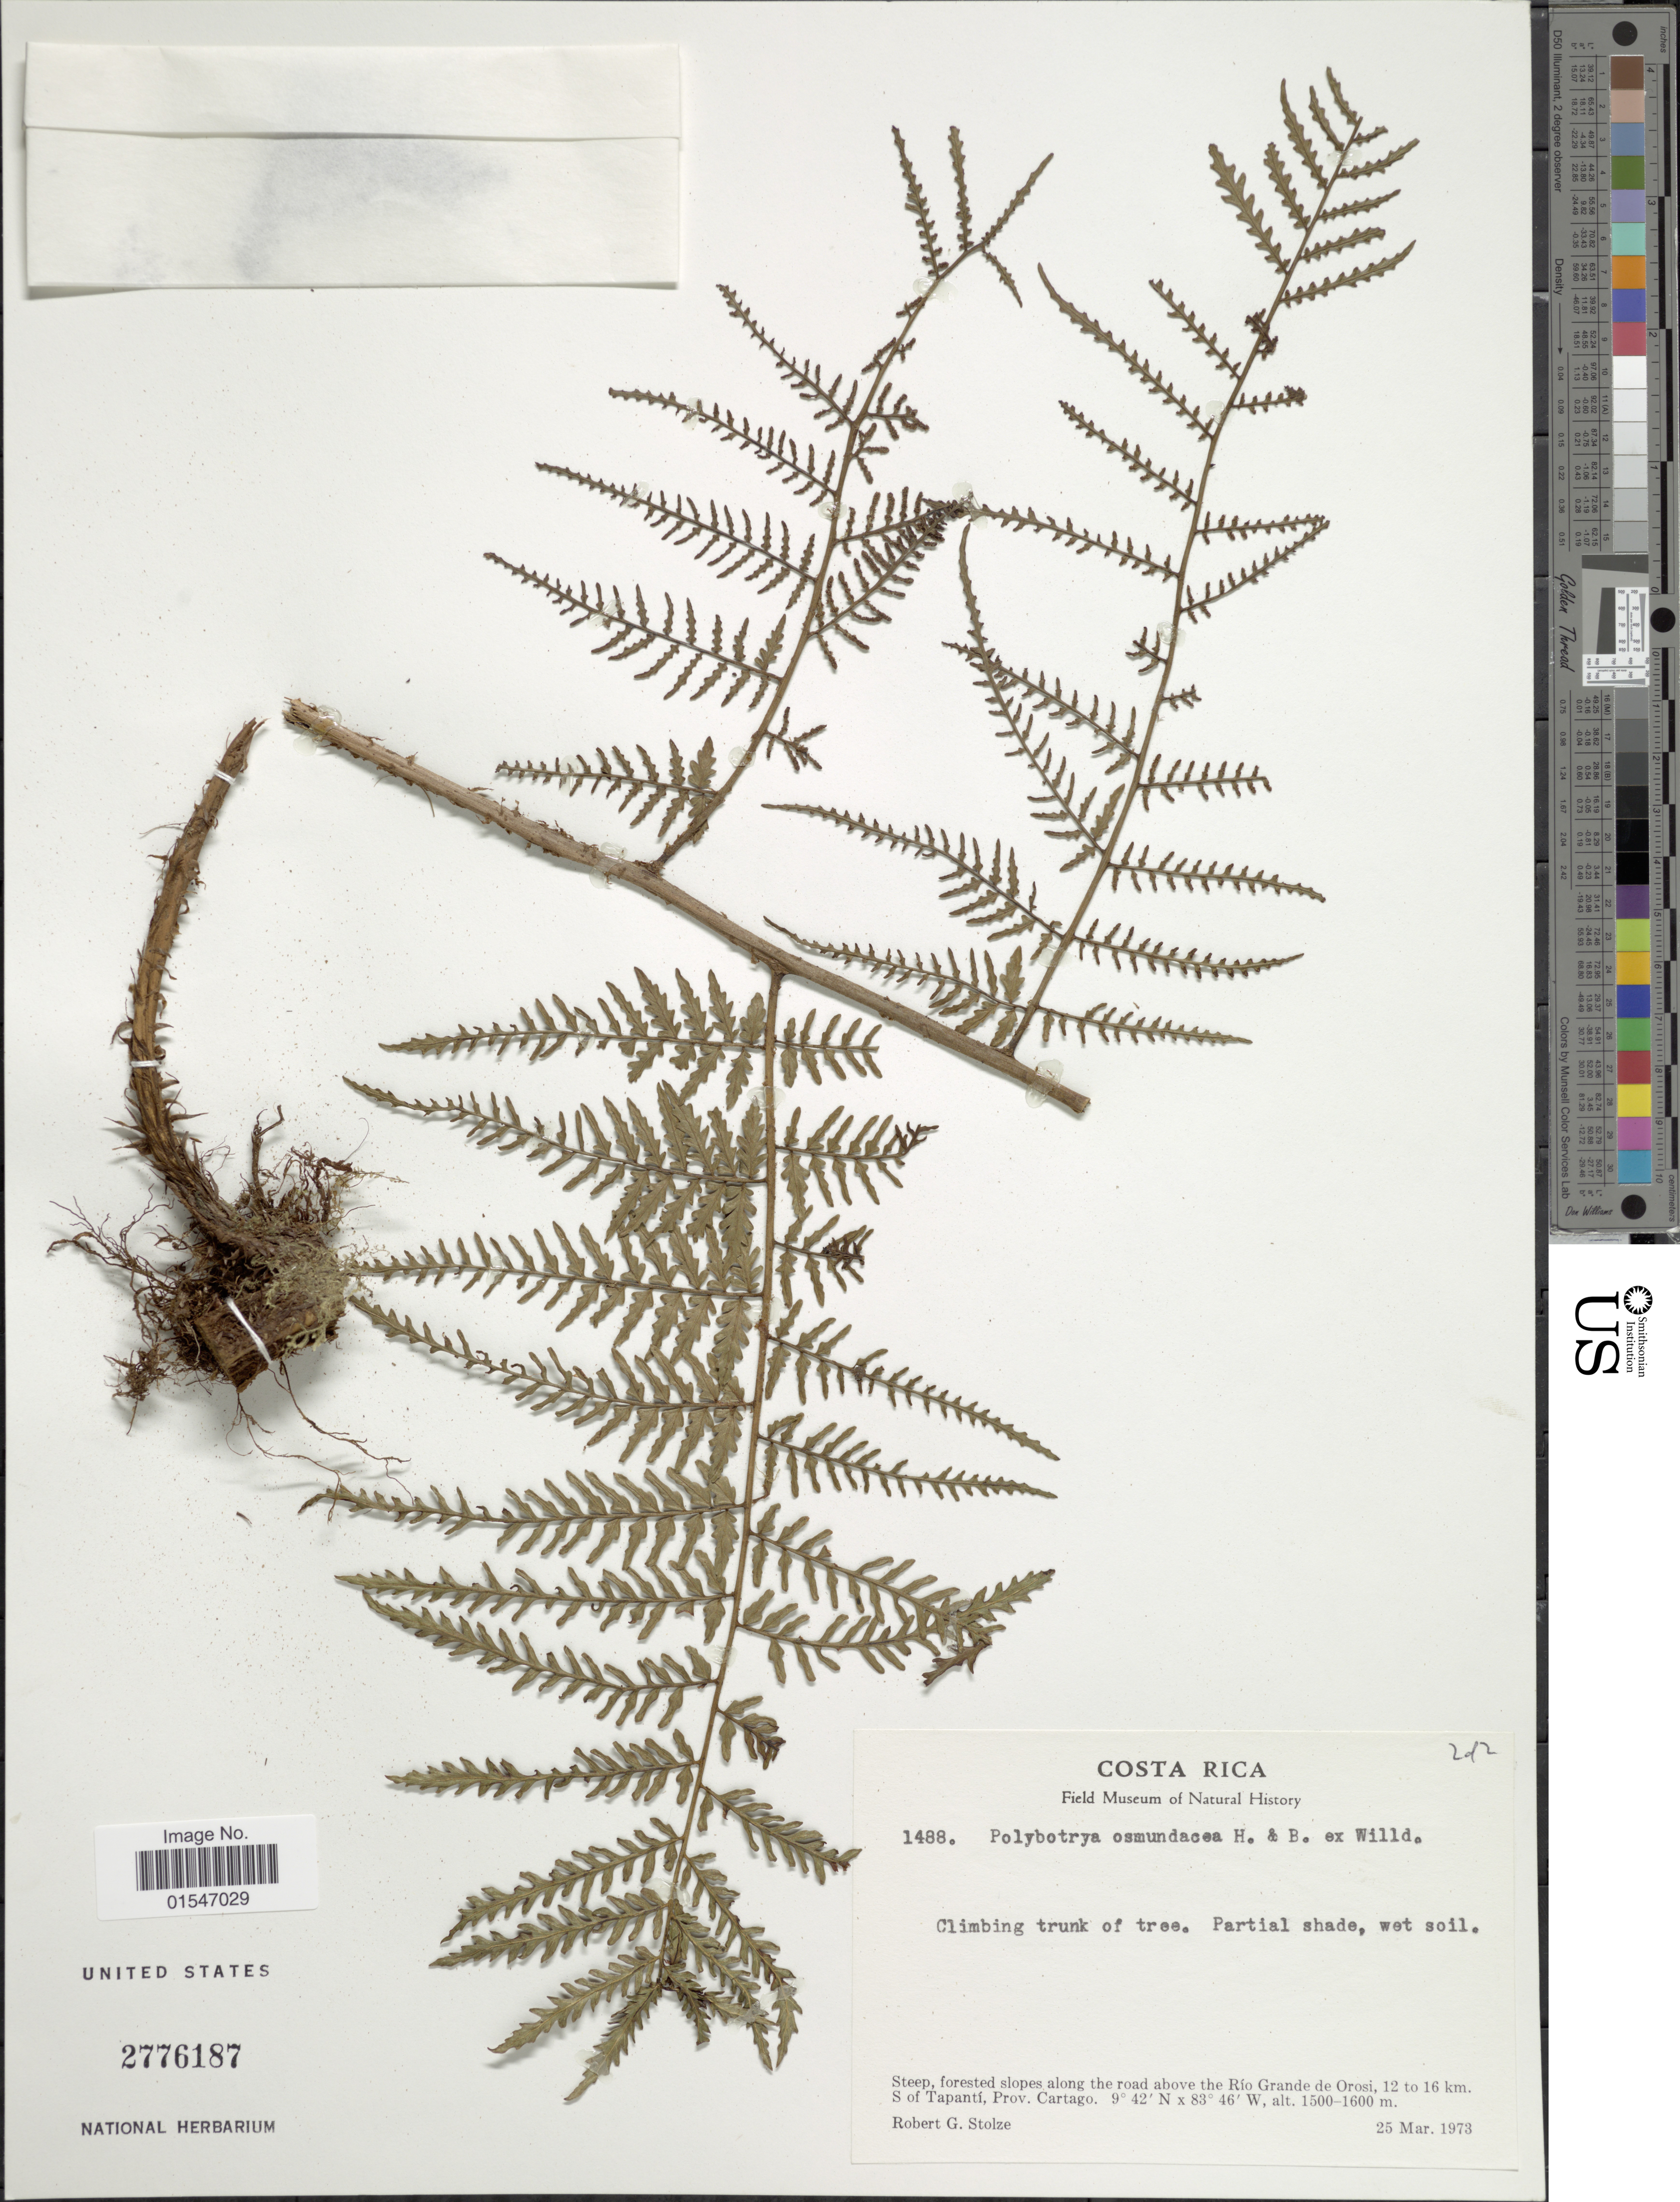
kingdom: Plantae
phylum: Tracheophyta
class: Polypodiopsida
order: Polypodiales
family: Dryopteridaceae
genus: Polybotrya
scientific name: Polybotrya osmundacea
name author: Humb. & Bonpl. ex Willd.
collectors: R. G. Stolze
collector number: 1488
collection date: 1973-03-25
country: Costa Rica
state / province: Cartago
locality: Costa Rica. Along the road above the Rio Grande de Orosi, 12 to 16 km. S of Tapanti, Prov. Cartago.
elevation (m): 1500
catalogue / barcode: US 2776187